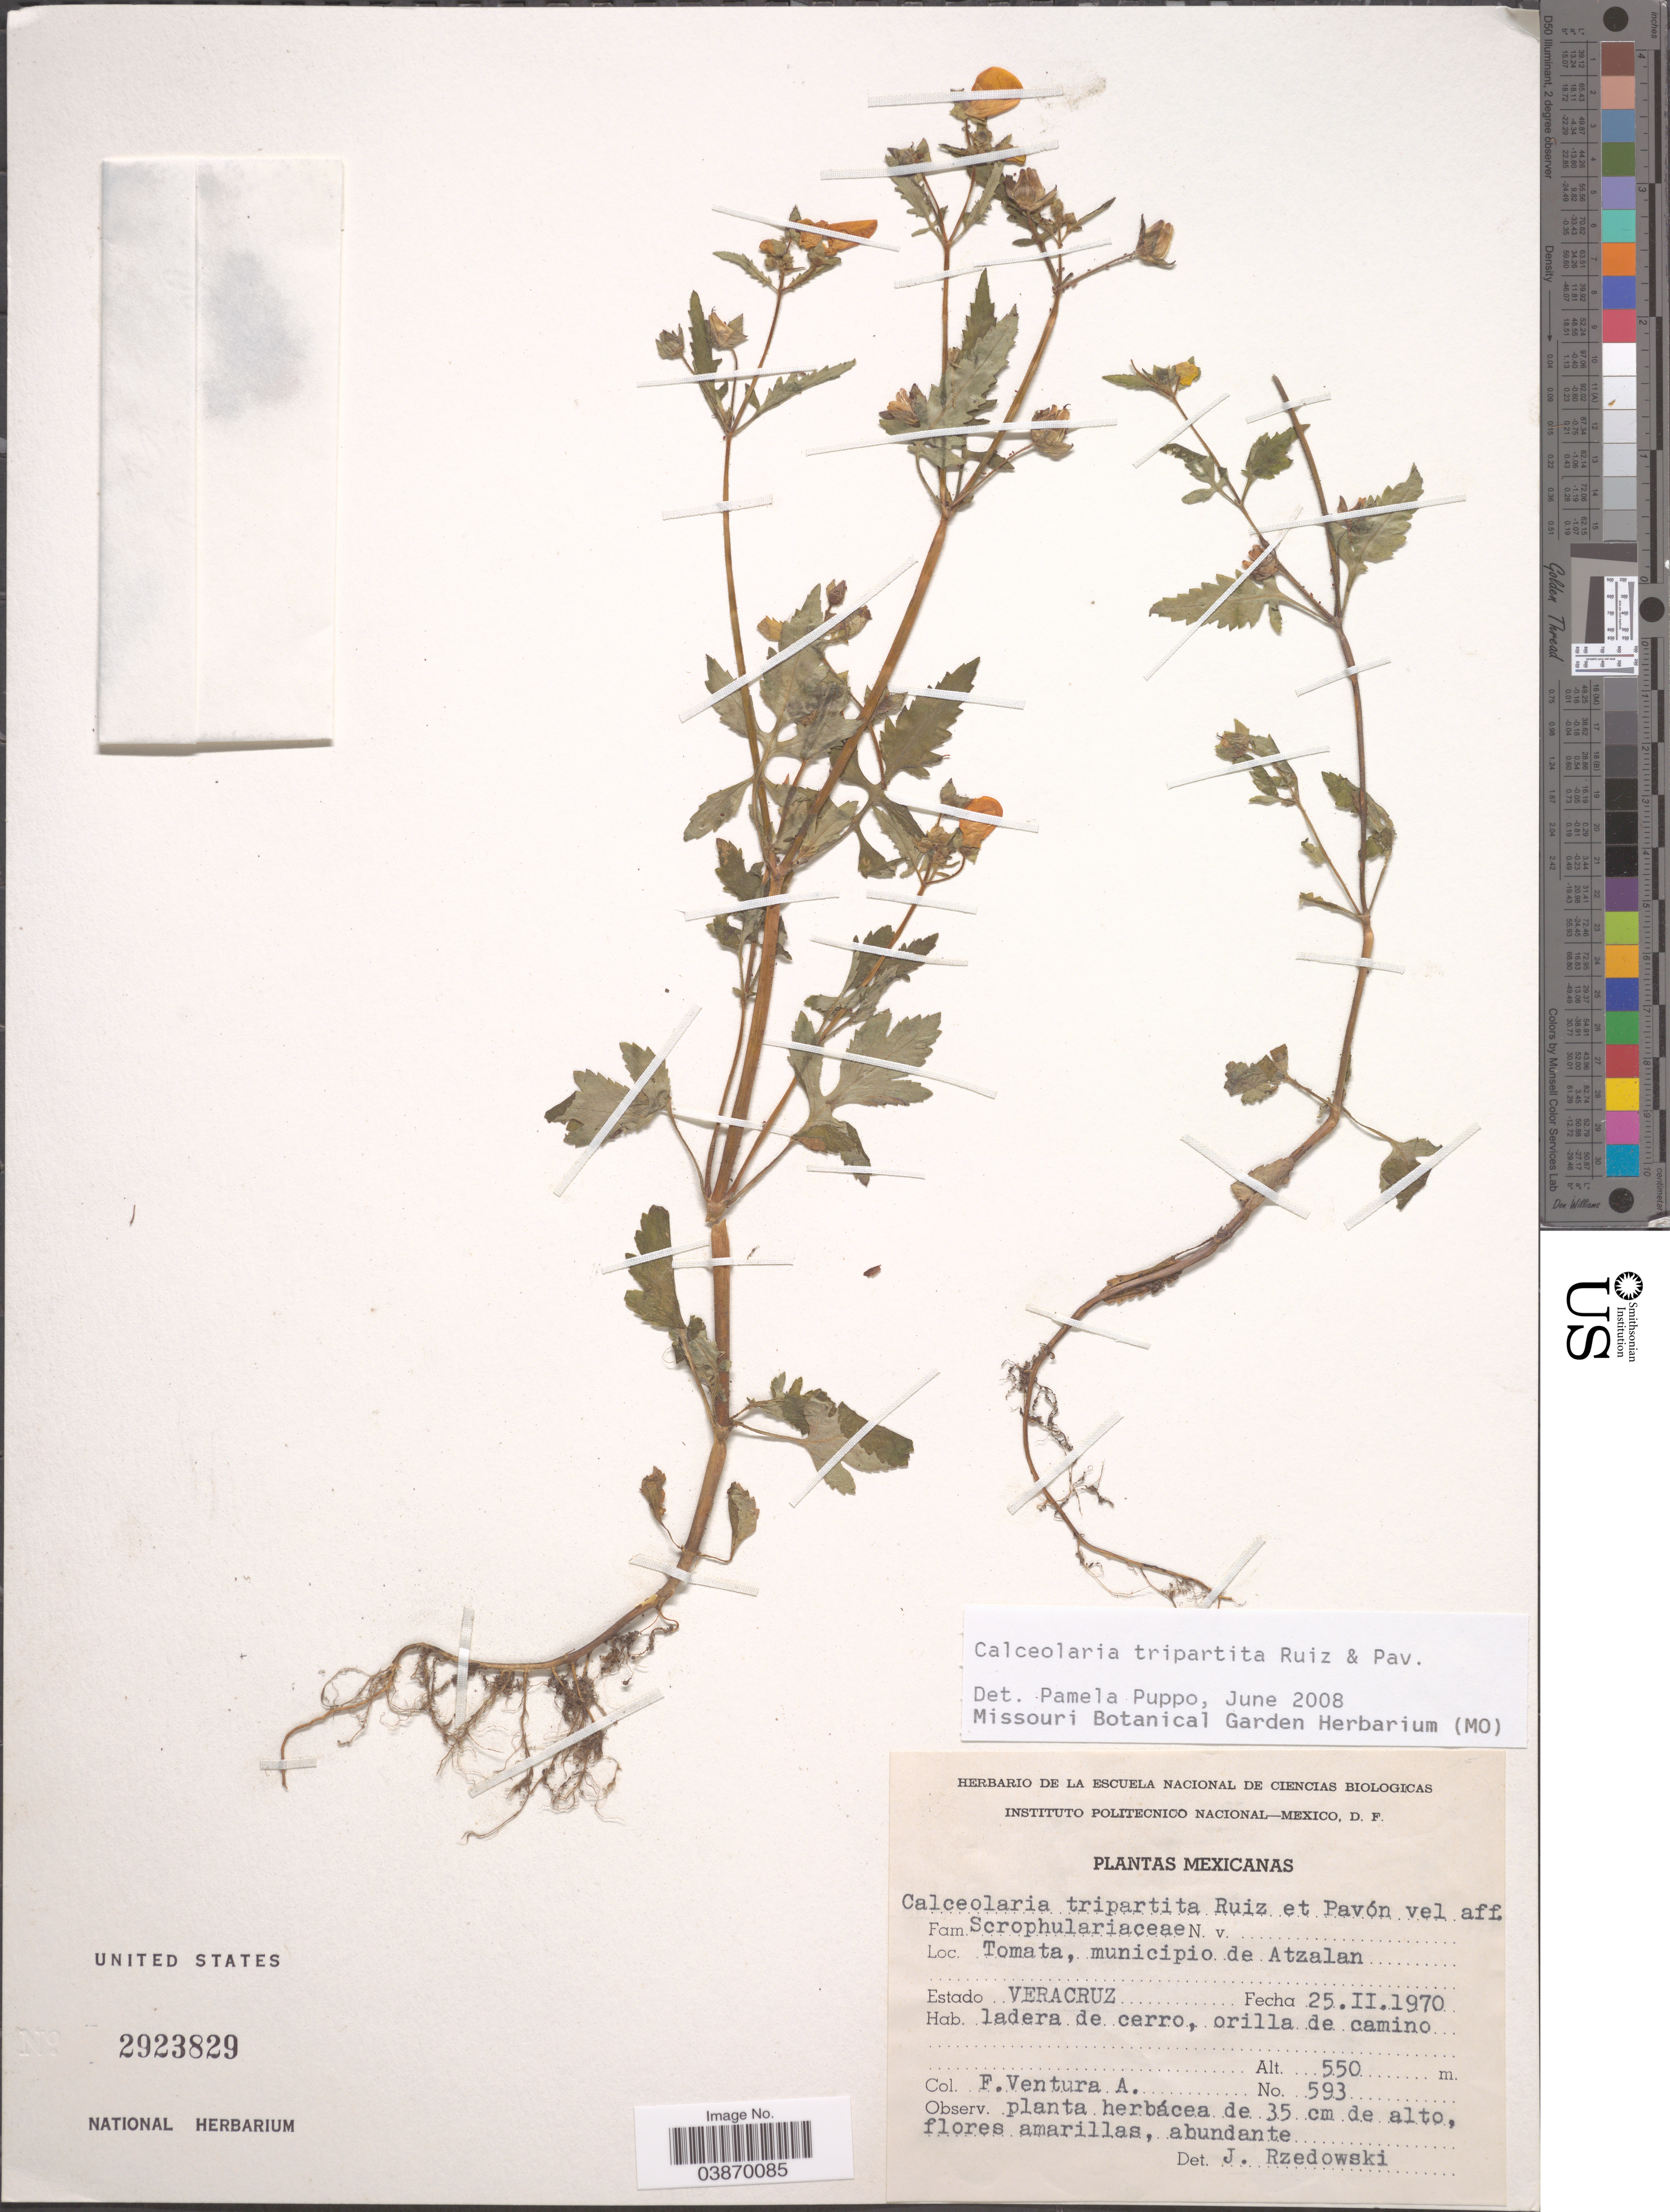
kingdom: Plantae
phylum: Tracheophyta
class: Magnoliopsida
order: Lamiales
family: Calceolariaceae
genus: Calceolaria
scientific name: Calceolaria tripartita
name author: Ruiz & Pav.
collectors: F. Ventura A.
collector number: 593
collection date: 1970-02-25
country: Mexico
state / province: Veracruz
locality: Tomata, municipio de Atzalan. Estado Veracruz.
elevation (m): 550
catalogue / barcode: US 2923829